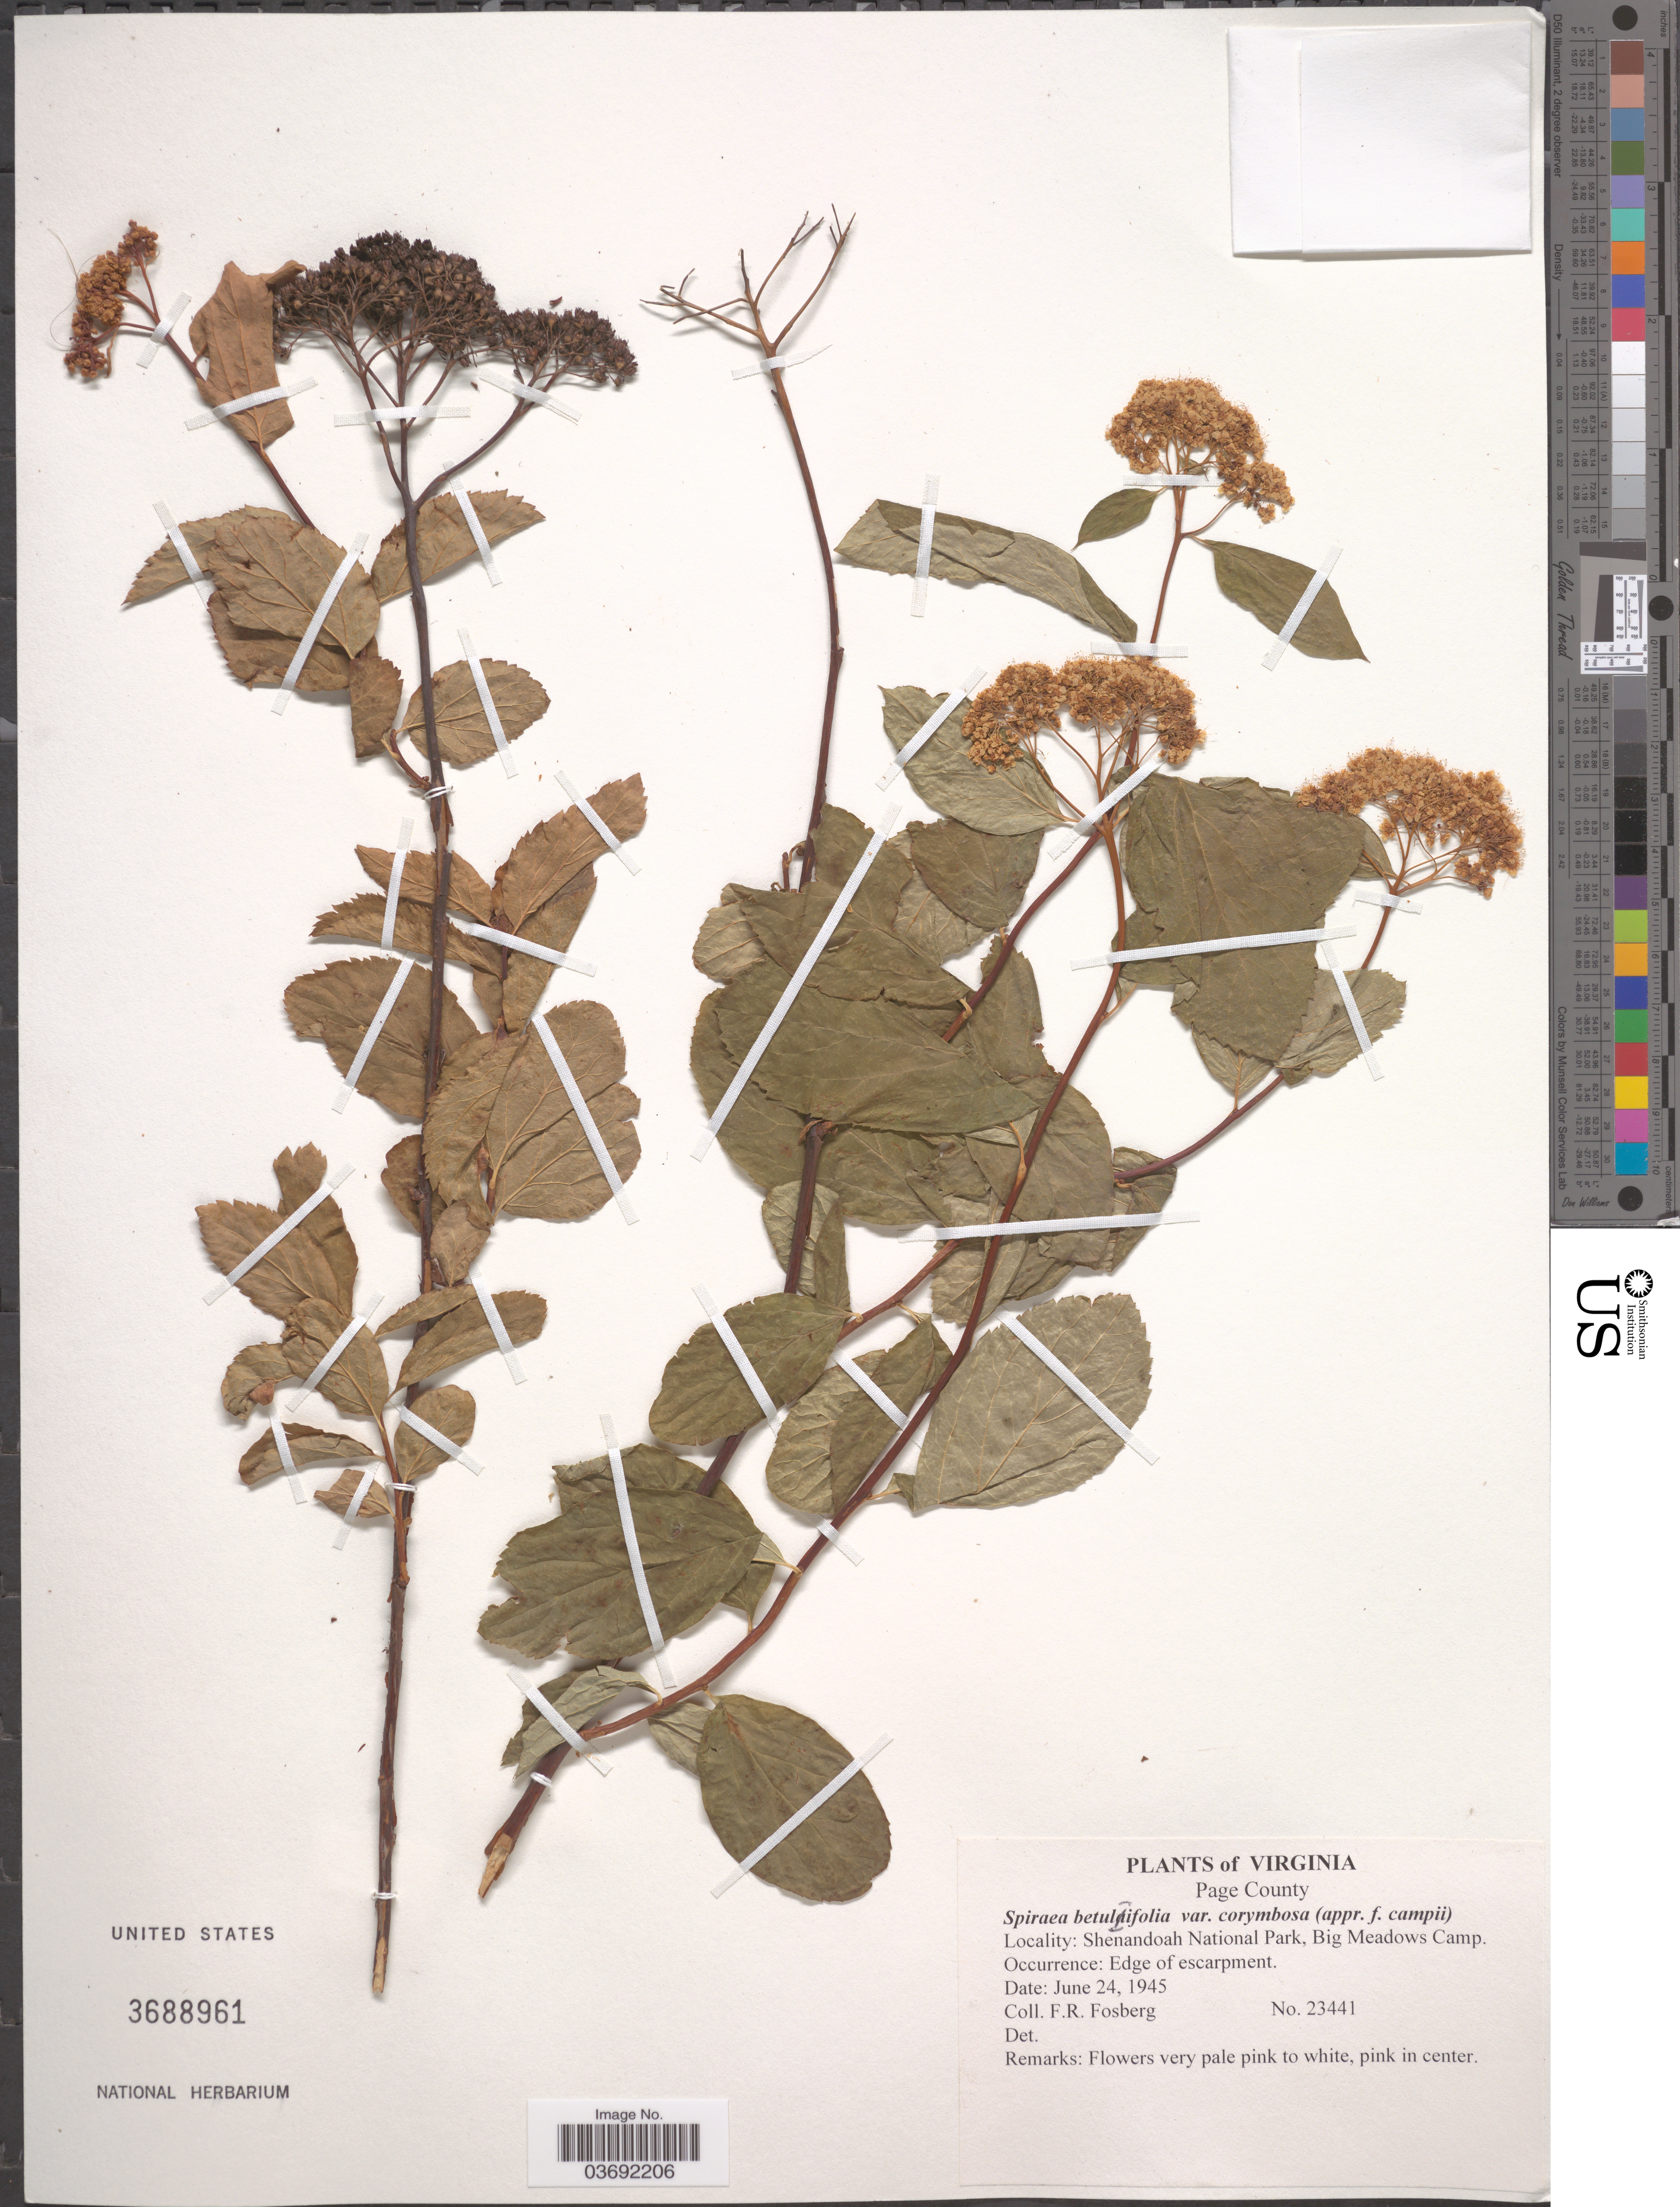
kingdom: Plantae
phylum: Tracheophyta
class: Magnoliopsida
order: Rosales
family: Rosaceae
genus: Spiraea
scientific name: Spiraea betulifolia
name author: Pall.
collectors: F. R. Fosberg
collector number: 23441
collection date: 1945-06-24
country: United States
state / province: Virginia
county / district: Page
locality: Shenandoah National Park, Big Meadows Camp.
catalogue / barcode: US 3688961